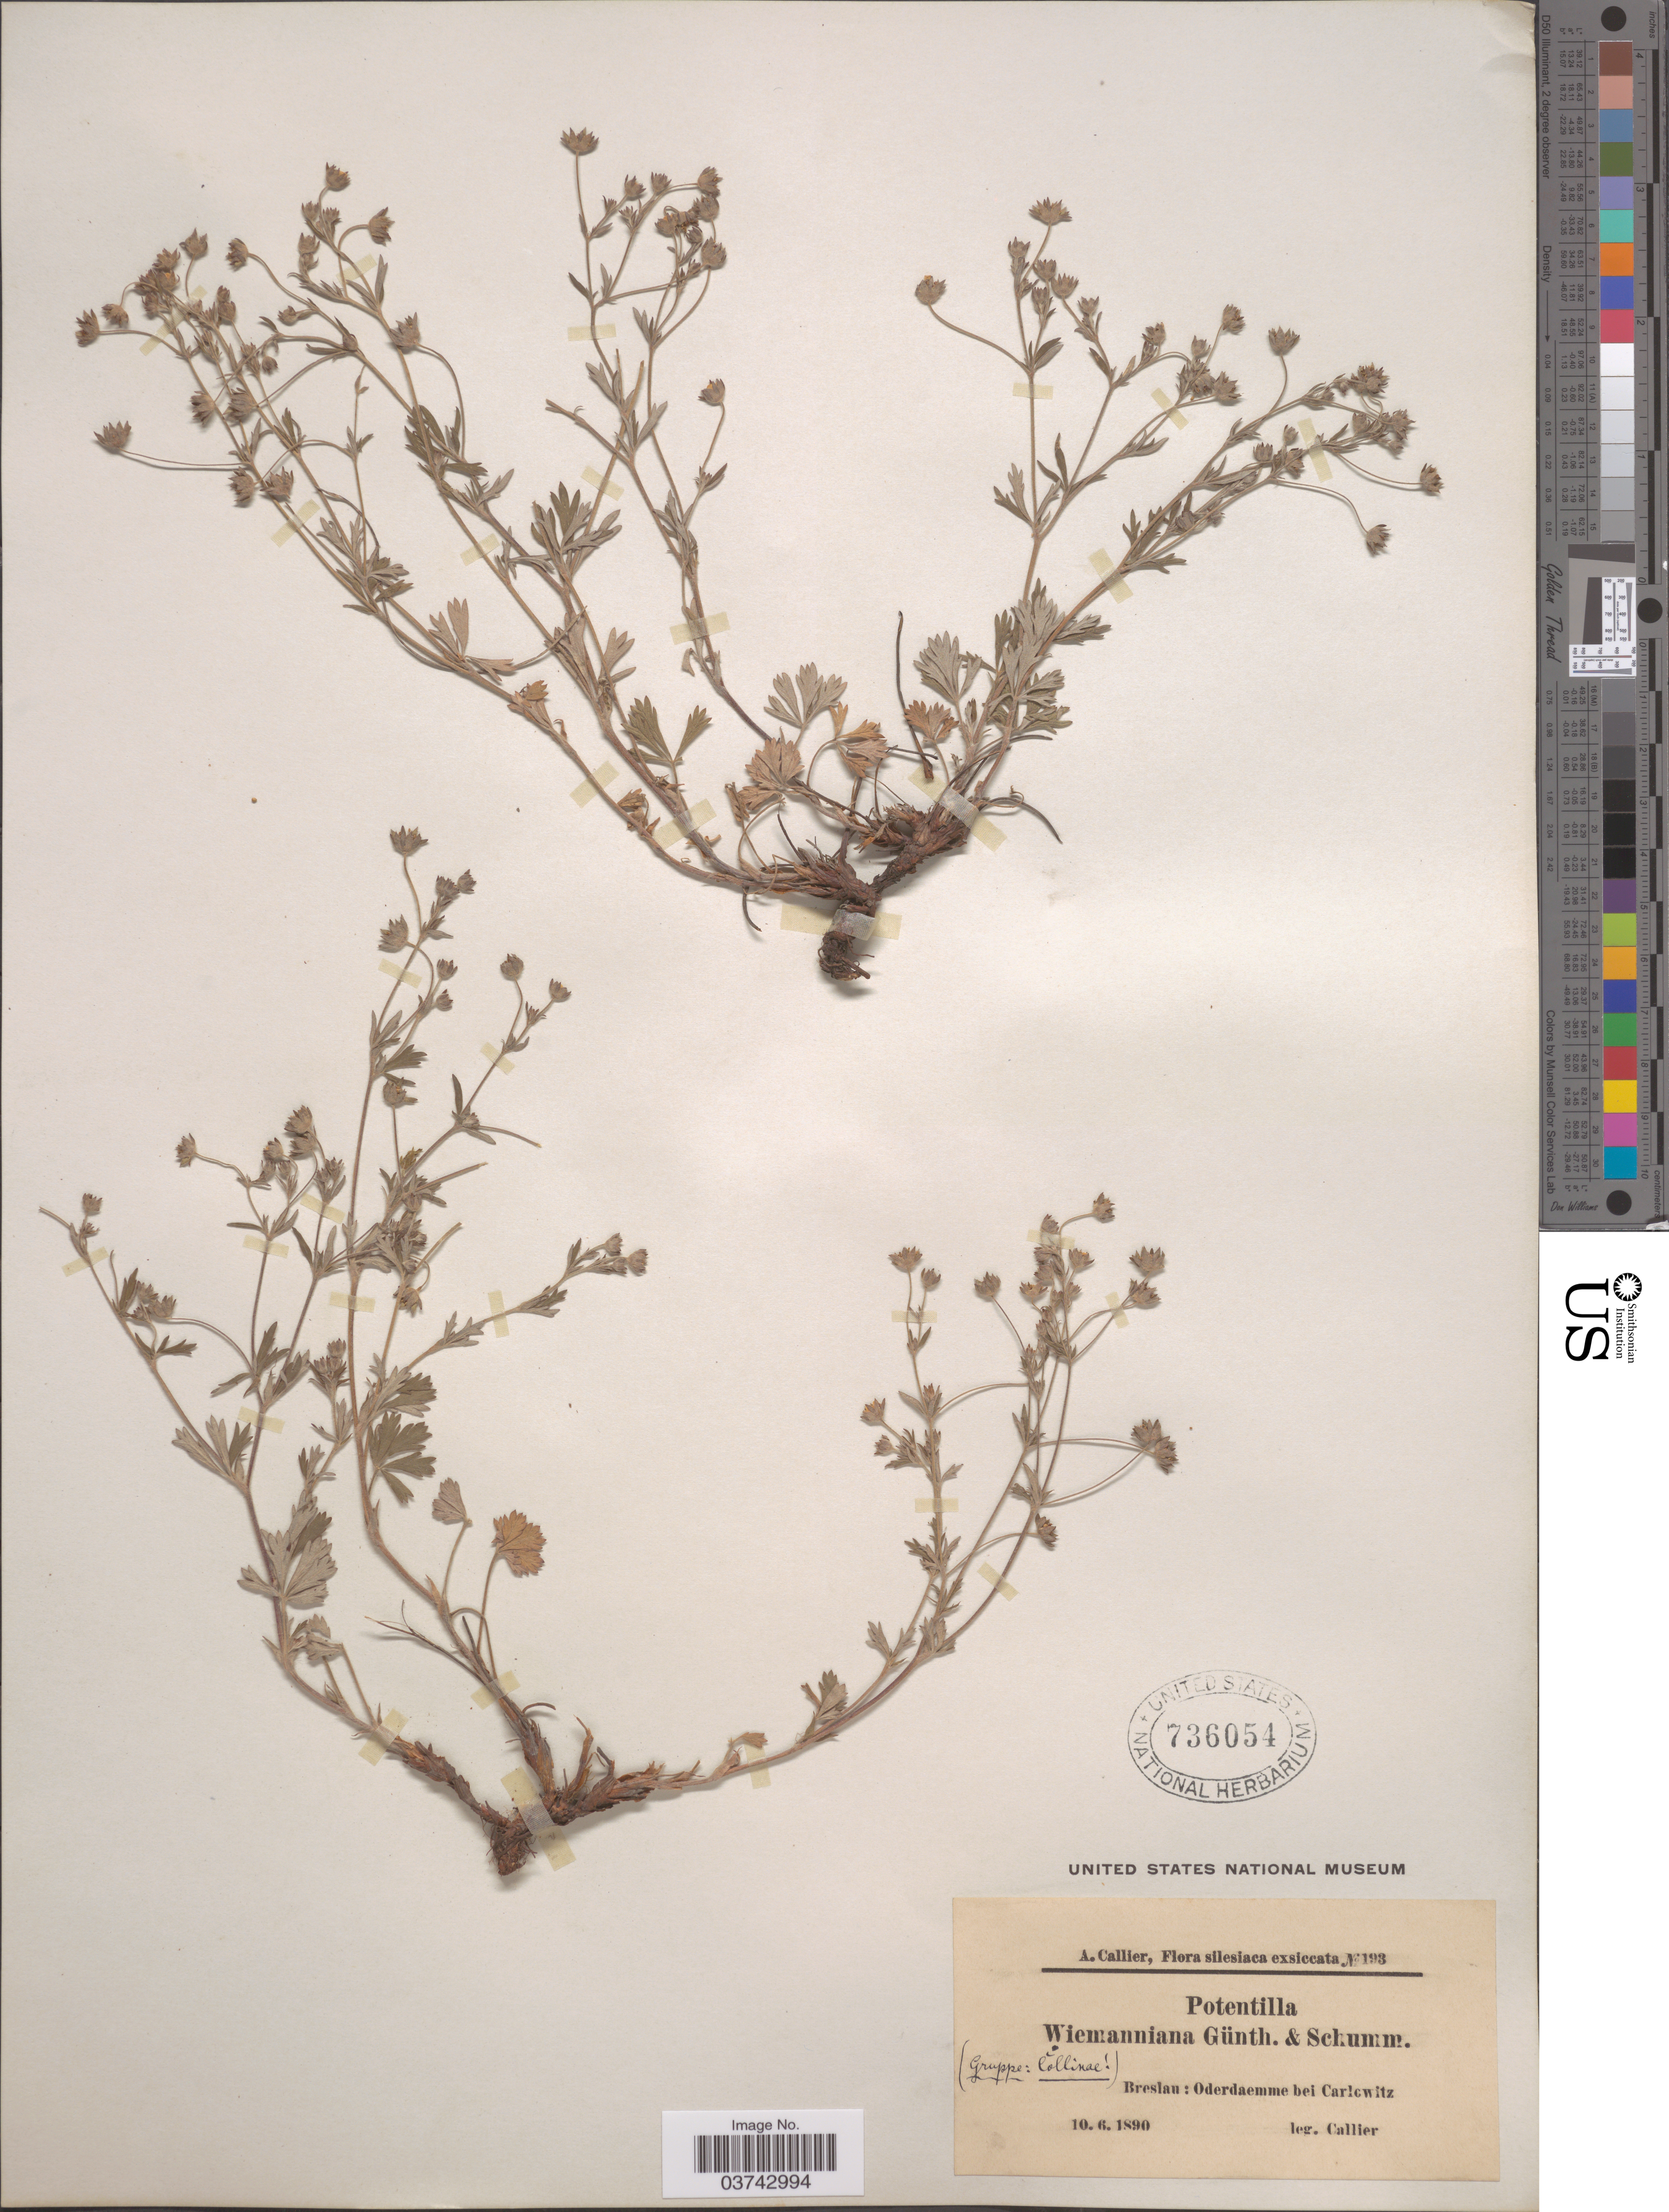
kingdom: Plantae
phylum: Tracheophyta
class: Magnoliopsida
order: Rosales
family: Rosaceae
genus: Potentilla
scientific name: Potentilla wiemanniana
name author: Günther et al.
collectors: A. Callier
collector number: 193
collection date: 1890-06-10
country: Poland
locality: Silesiaca. Breslau: Oderdaemme bei Carlowitz.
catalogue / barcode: US 736054